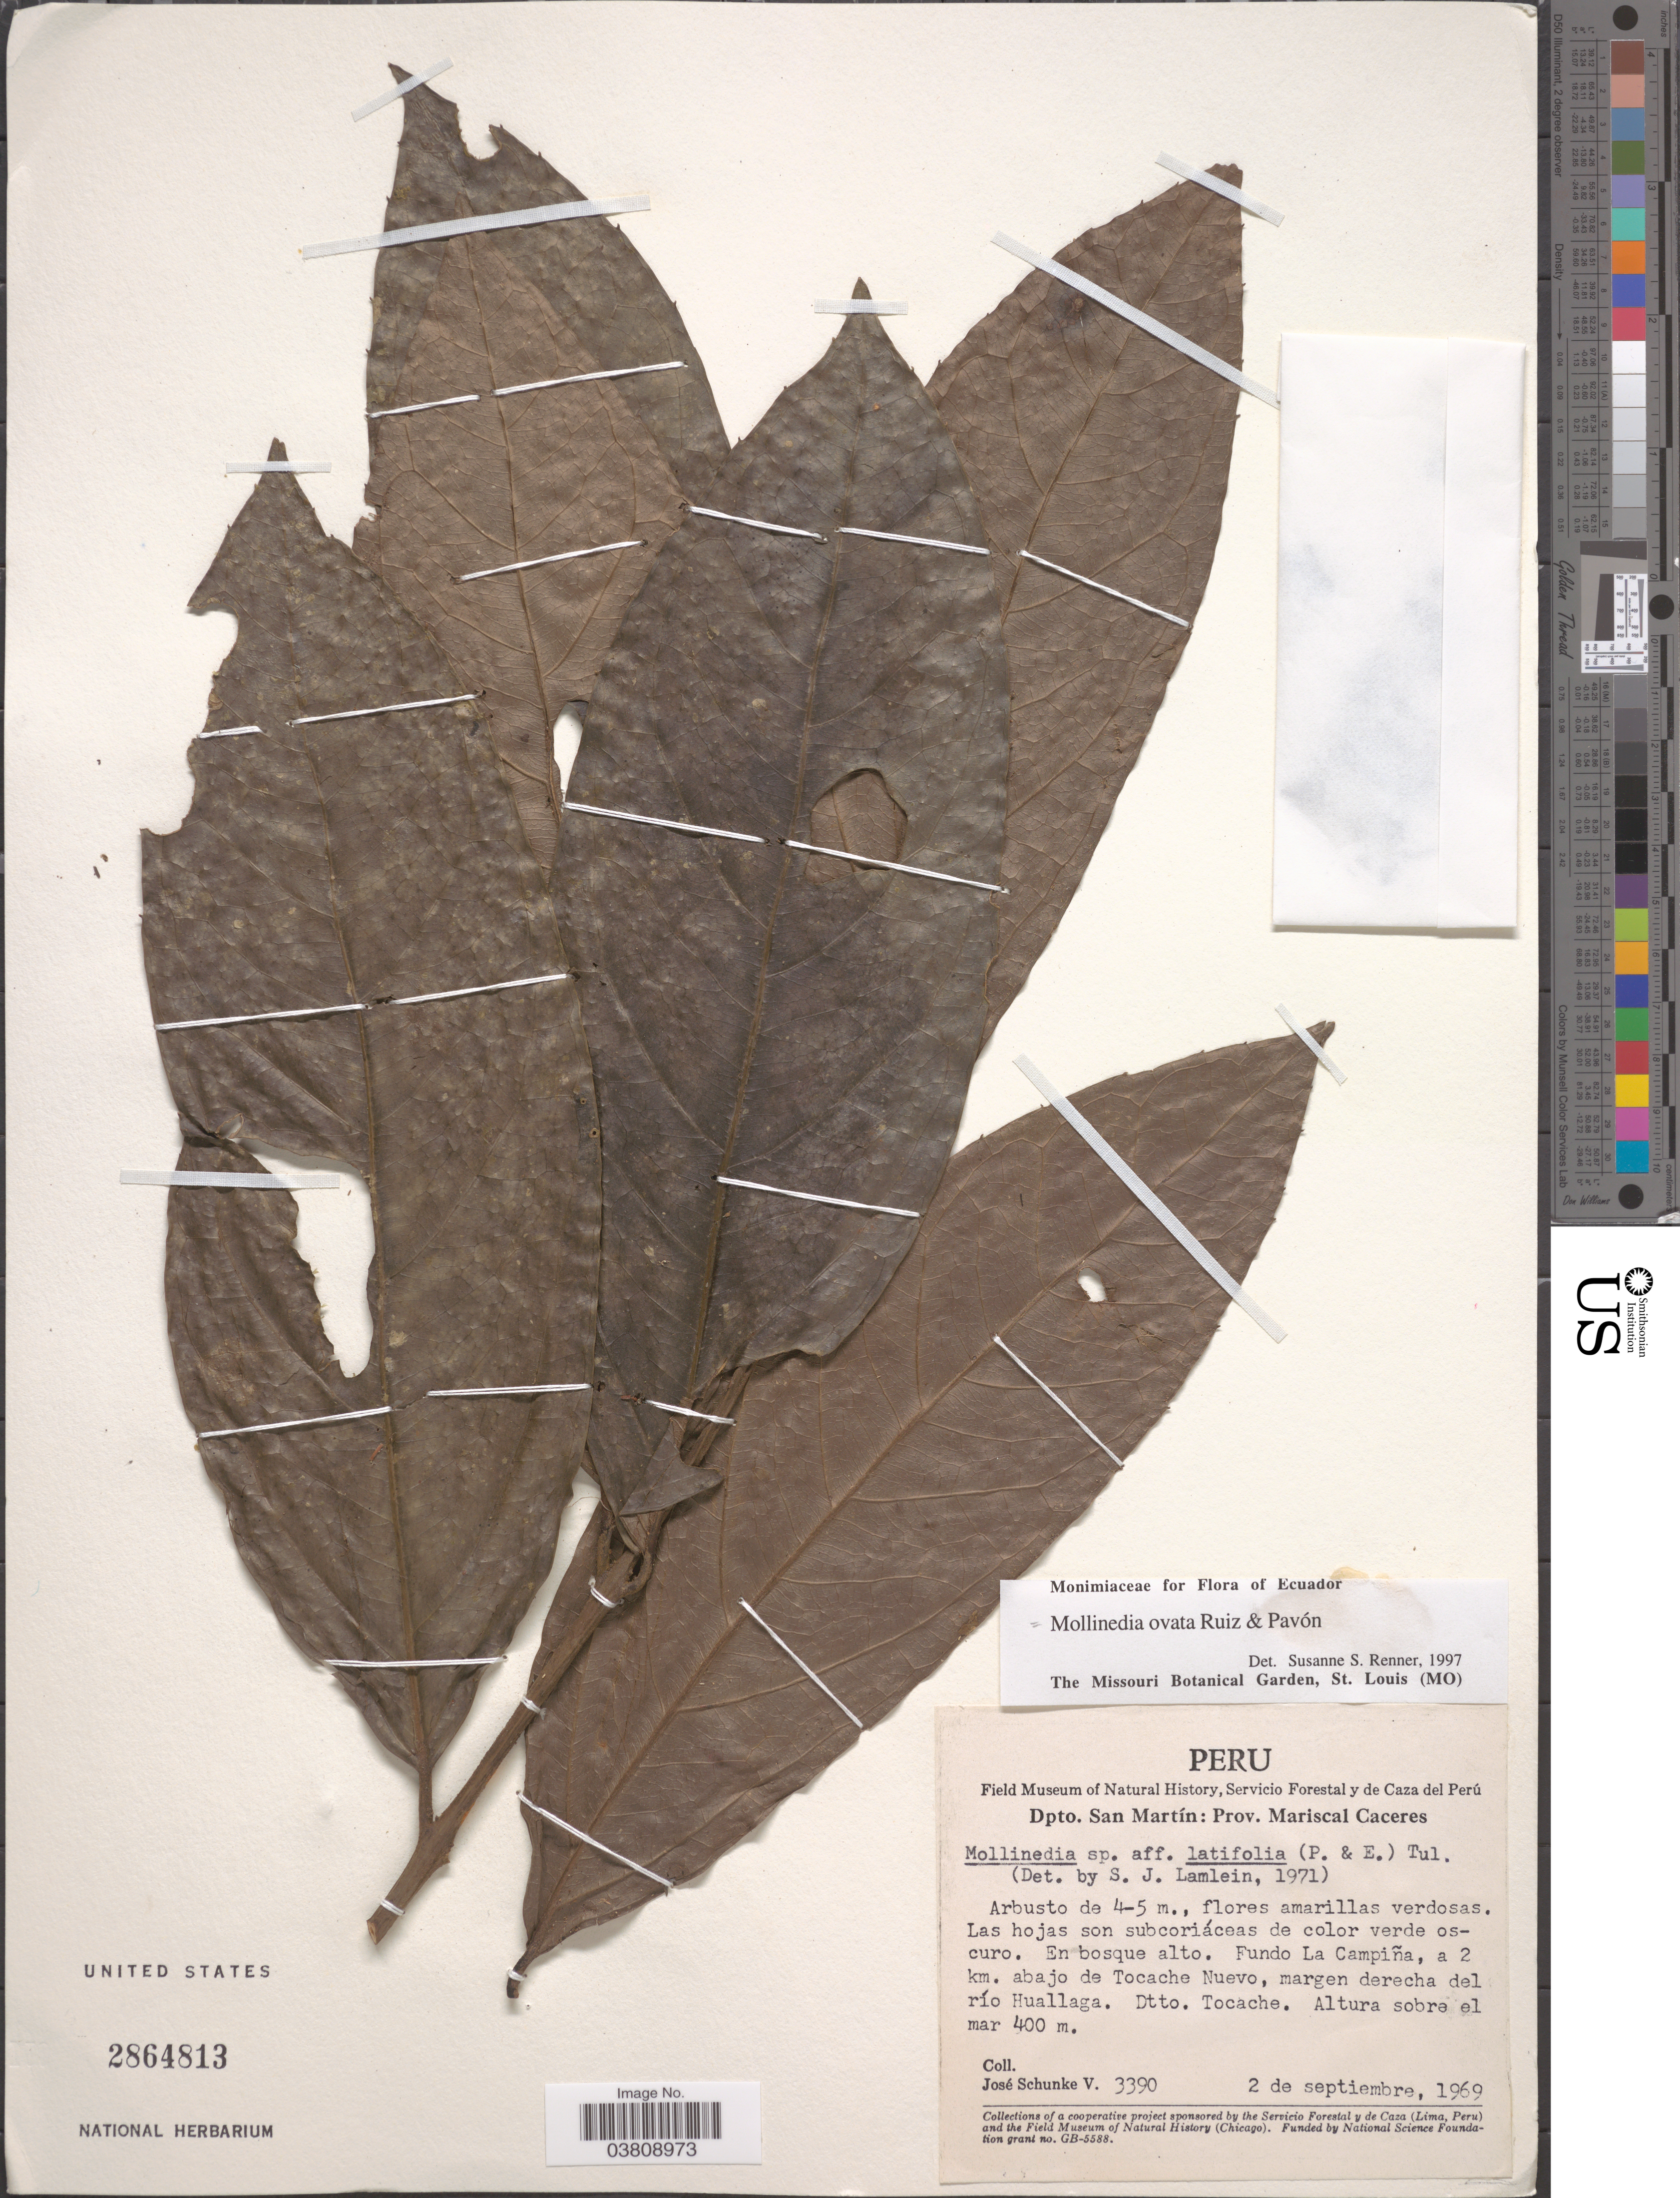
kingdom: Plantae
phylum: Tracheophyta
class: Magnoliopsida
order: Laurales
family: Monimiaceae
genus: Mollinedia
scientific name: Mollinedia ovata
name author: Ruiz & Pav.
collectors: J. Schunke Vigo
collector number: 3390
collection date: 1969-09-02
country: Peru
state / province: San Martín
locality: Dpto. San Martín: Prov. Mariscal Caceres. En bosque alto. Fundo La Campiña, a 2 km. abajo de Tocache Nuevo, margen derecha del río Huallaga. Dtto. Tocache.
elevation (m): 400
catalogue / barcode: US 2864813